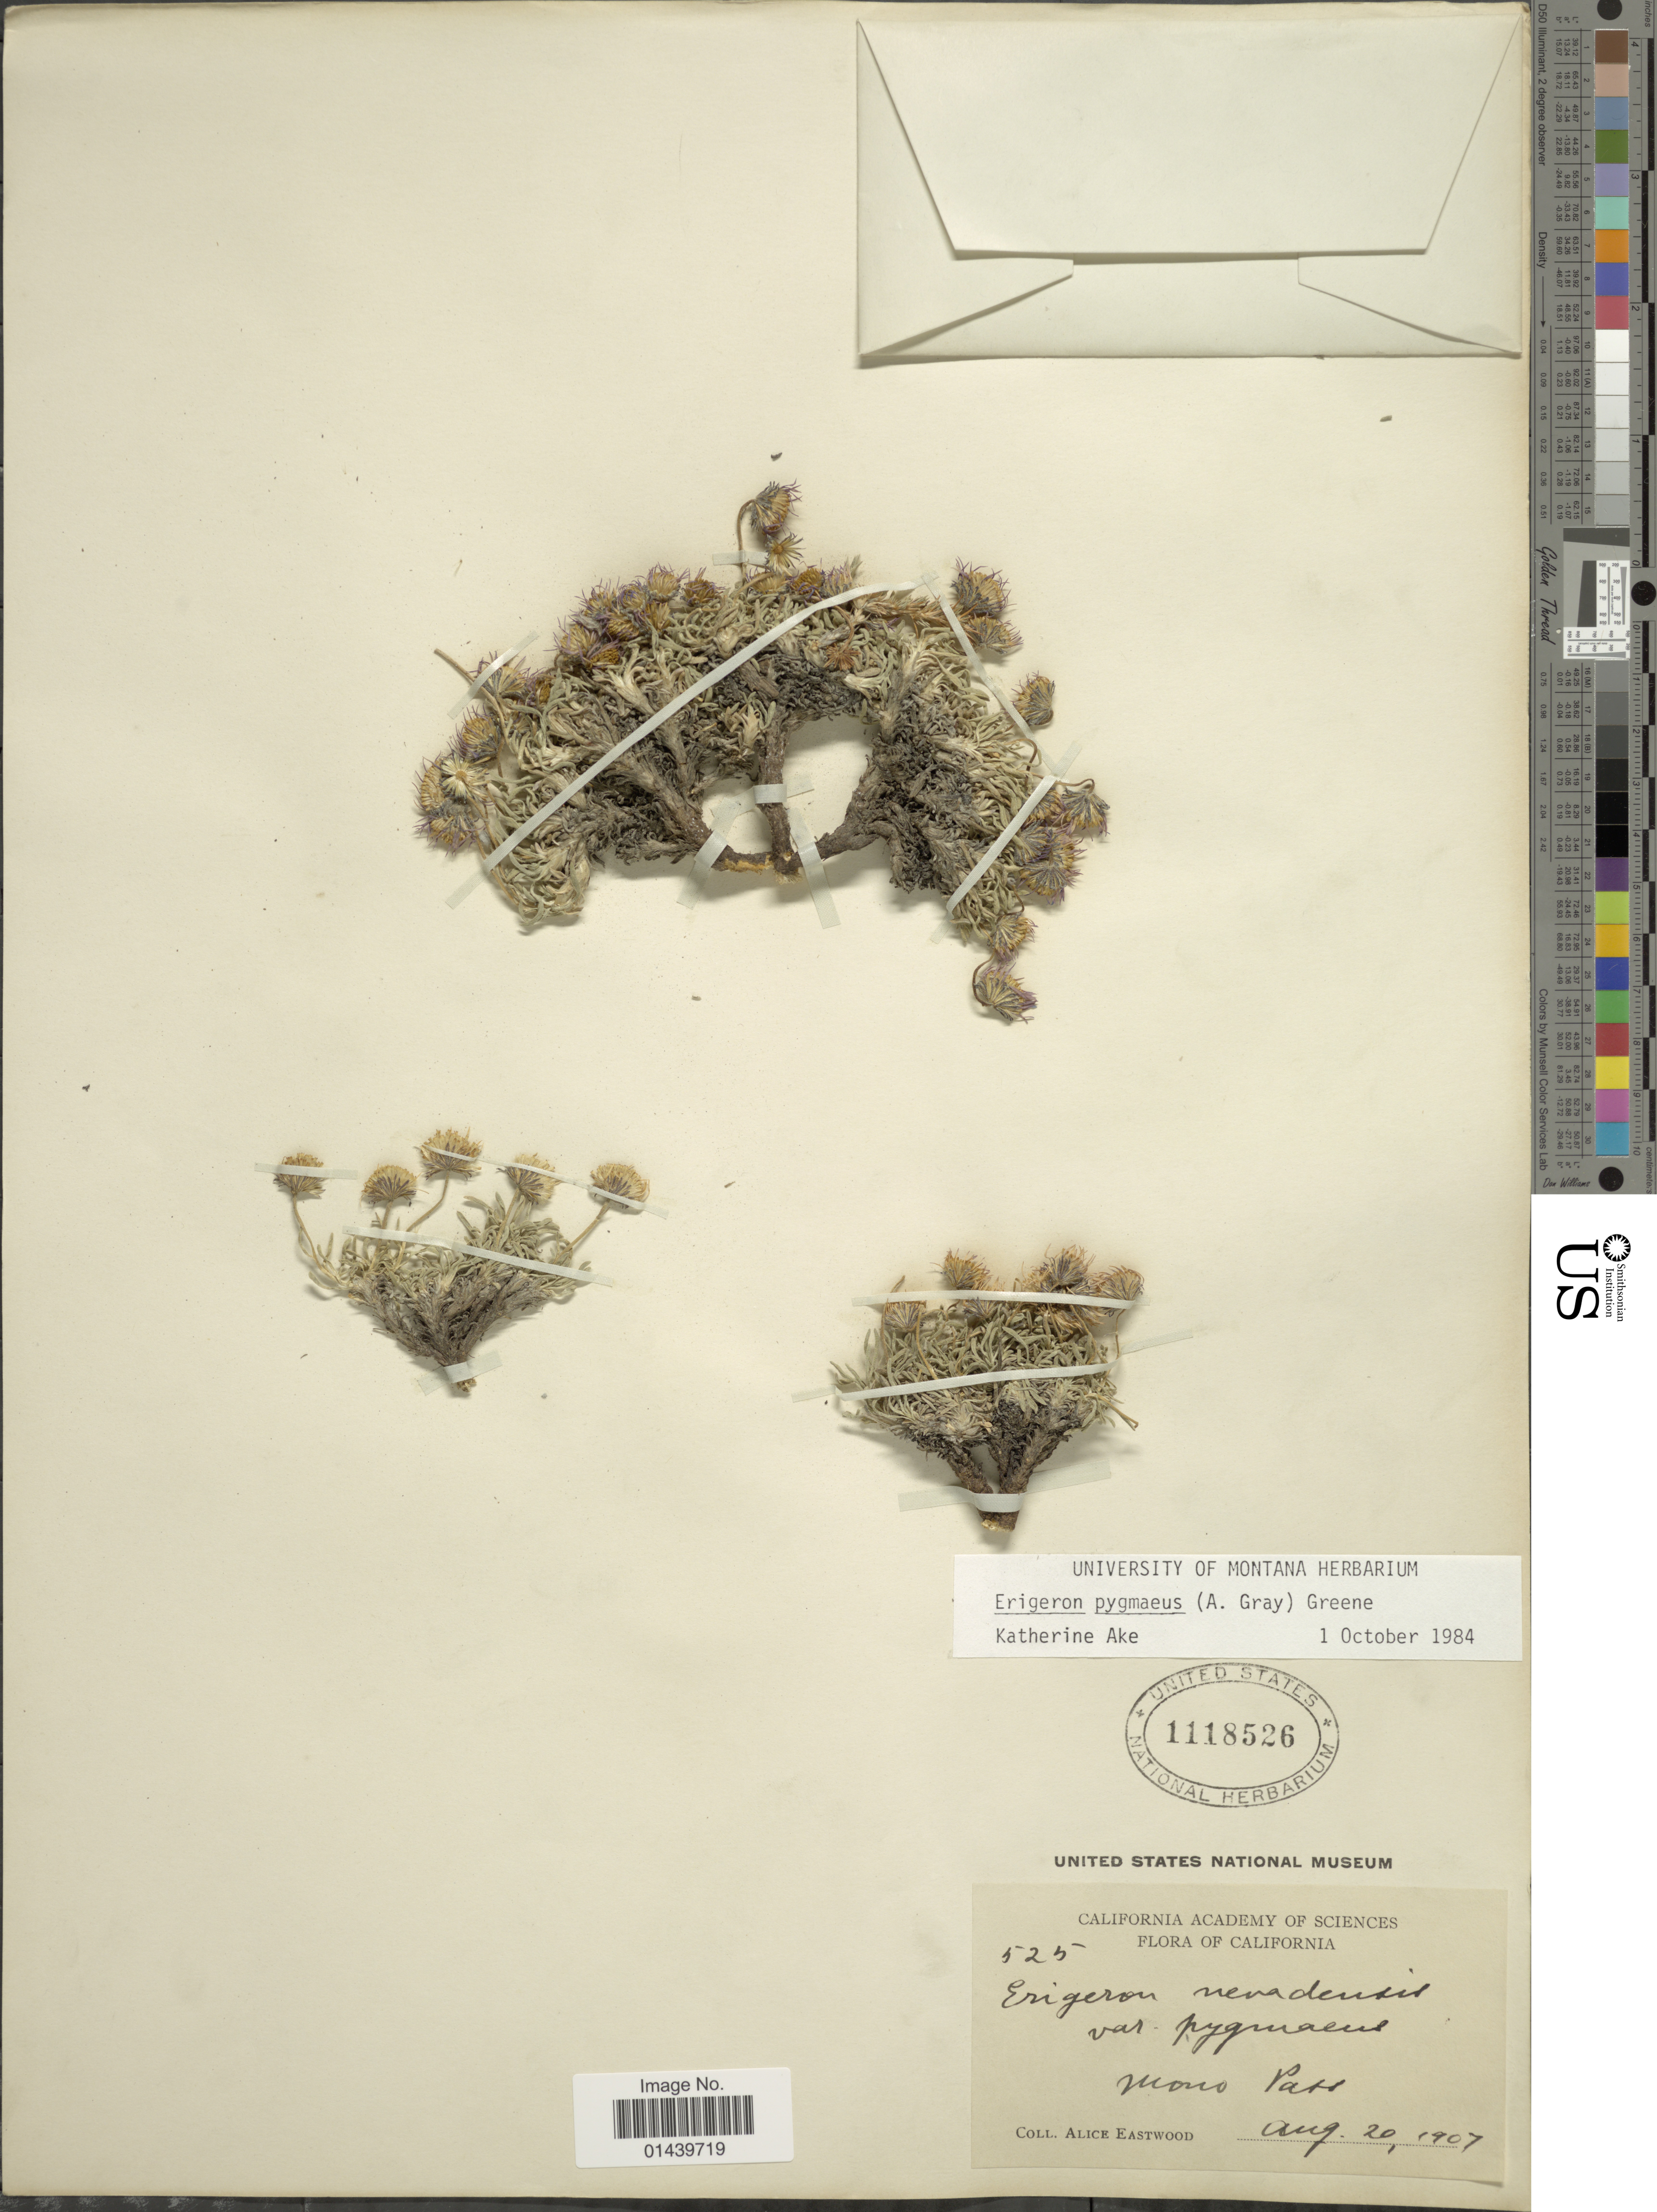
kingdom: Plantae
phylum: Tracheophyta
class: Magnoliopsida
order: Asterales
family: Asteraceae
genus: Erigeron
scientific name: Erigeron pygmaeus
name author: (A. Gray) Greene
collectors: A. Eastwood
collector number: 525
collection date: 1907-08-20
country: United States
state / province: California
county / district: Mono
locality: Mono Pass.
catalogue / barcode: US 1118526